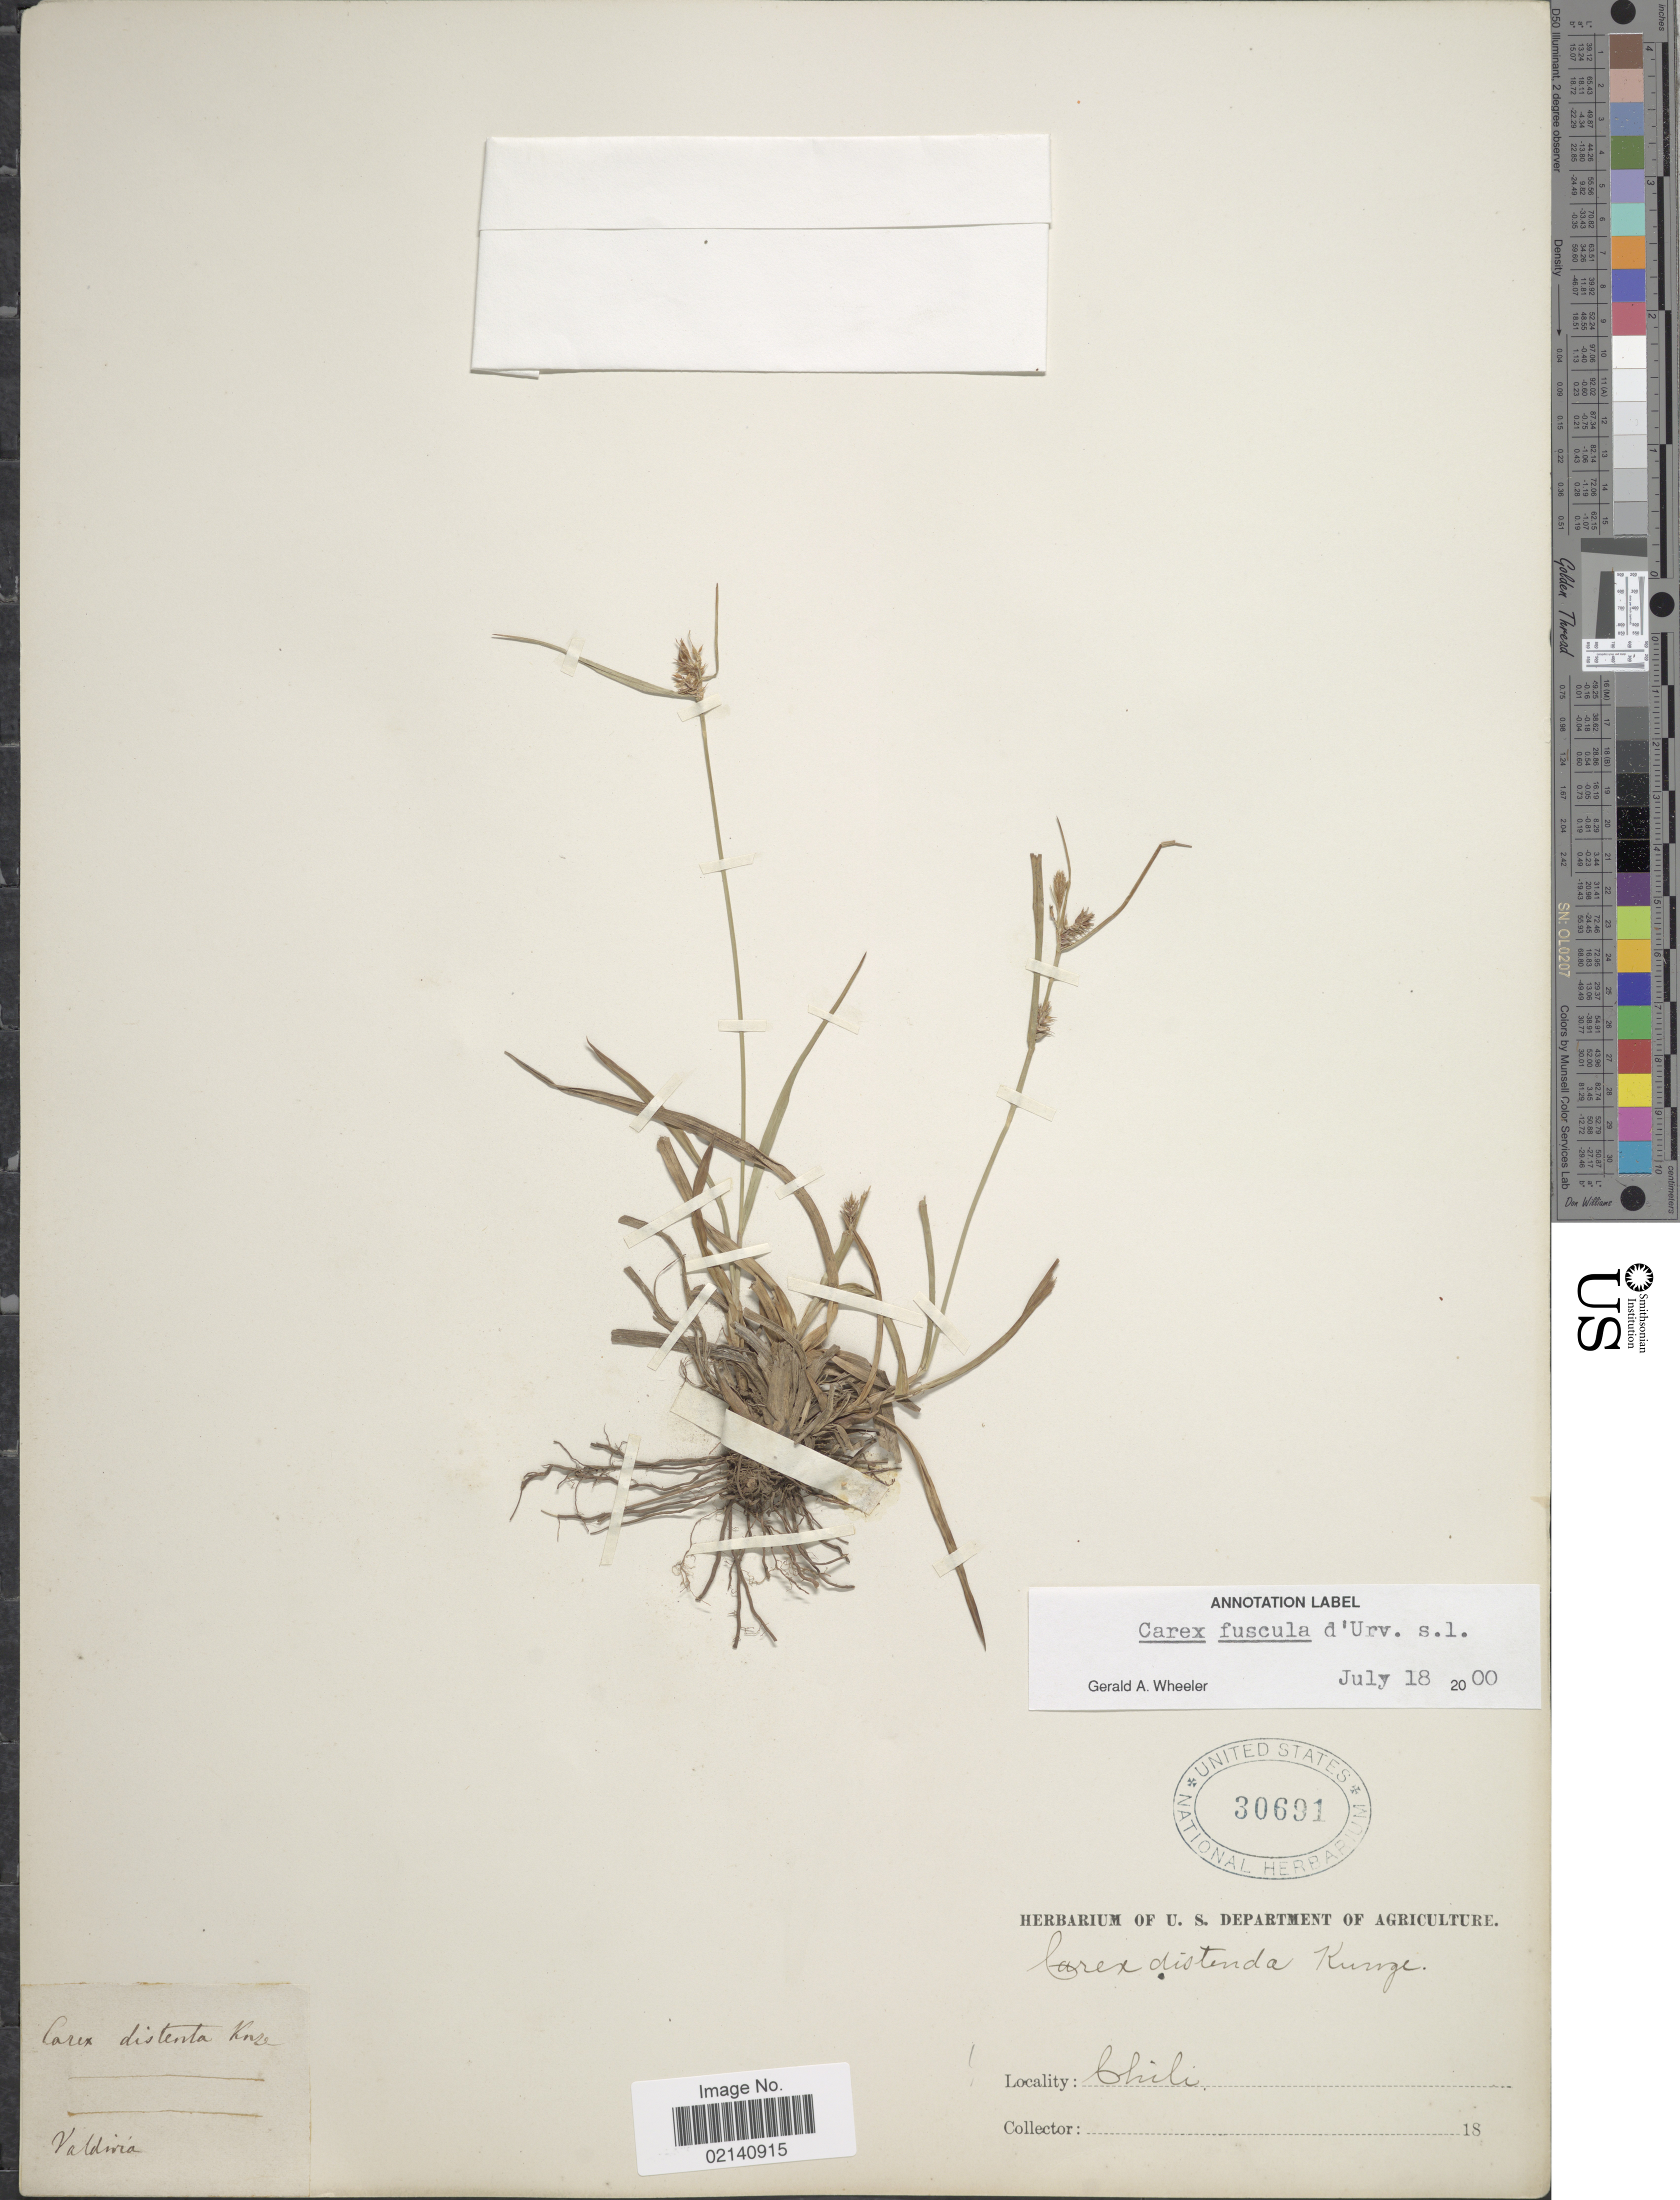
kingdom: Plantae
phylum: Tracheophyta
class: Liliopsida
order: Poales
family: Cyperaceae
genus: Carex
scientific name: Carex fuscula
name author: d'Urv.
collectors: ex herb. U. S. Department of Agriculture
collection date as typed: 18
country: Chile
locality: Valdivia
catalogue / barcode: US 30691